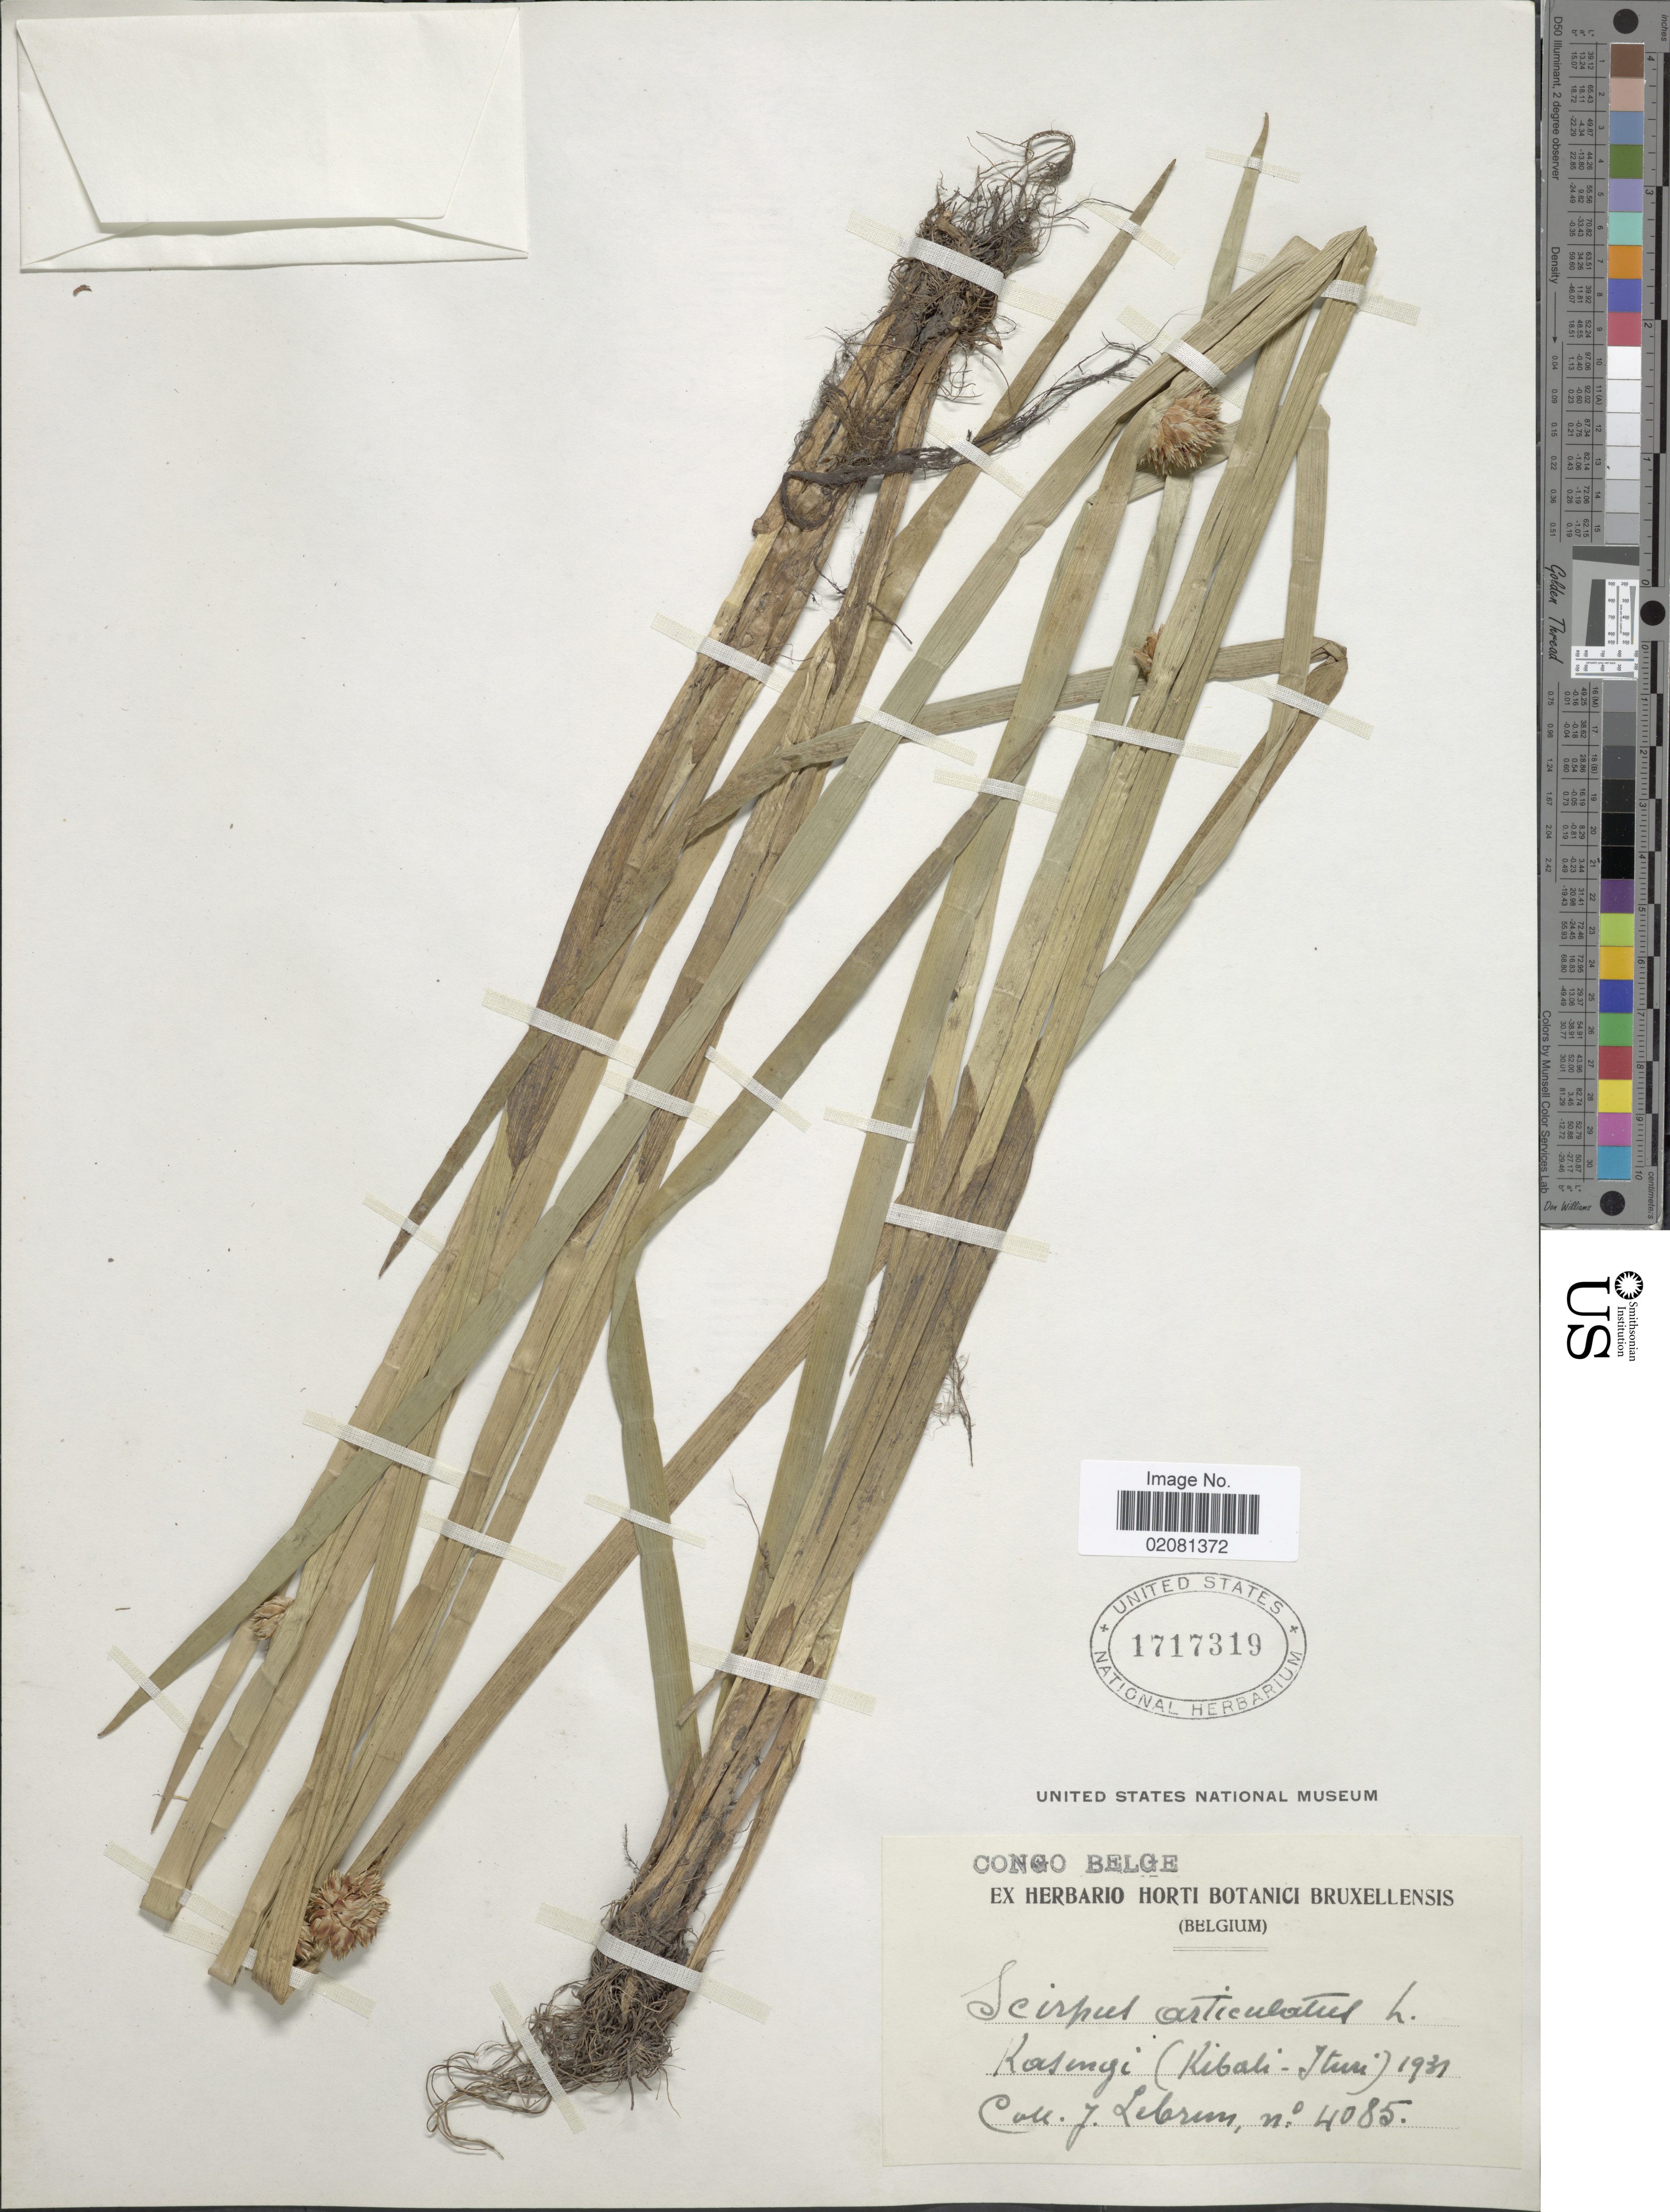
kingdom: Plantae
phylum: Tracheophyta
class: Liliopsida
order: Poales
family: Cyperaceae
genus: Schoenoplectus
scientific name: Schoenoplectus articulatus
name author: (L.) Palla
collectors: J. A. Lebrun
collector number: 4085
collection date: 1931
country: Congo, Democratic Republic of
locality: Kasengi (Kibali-Ituri).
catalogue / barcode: US 1717319